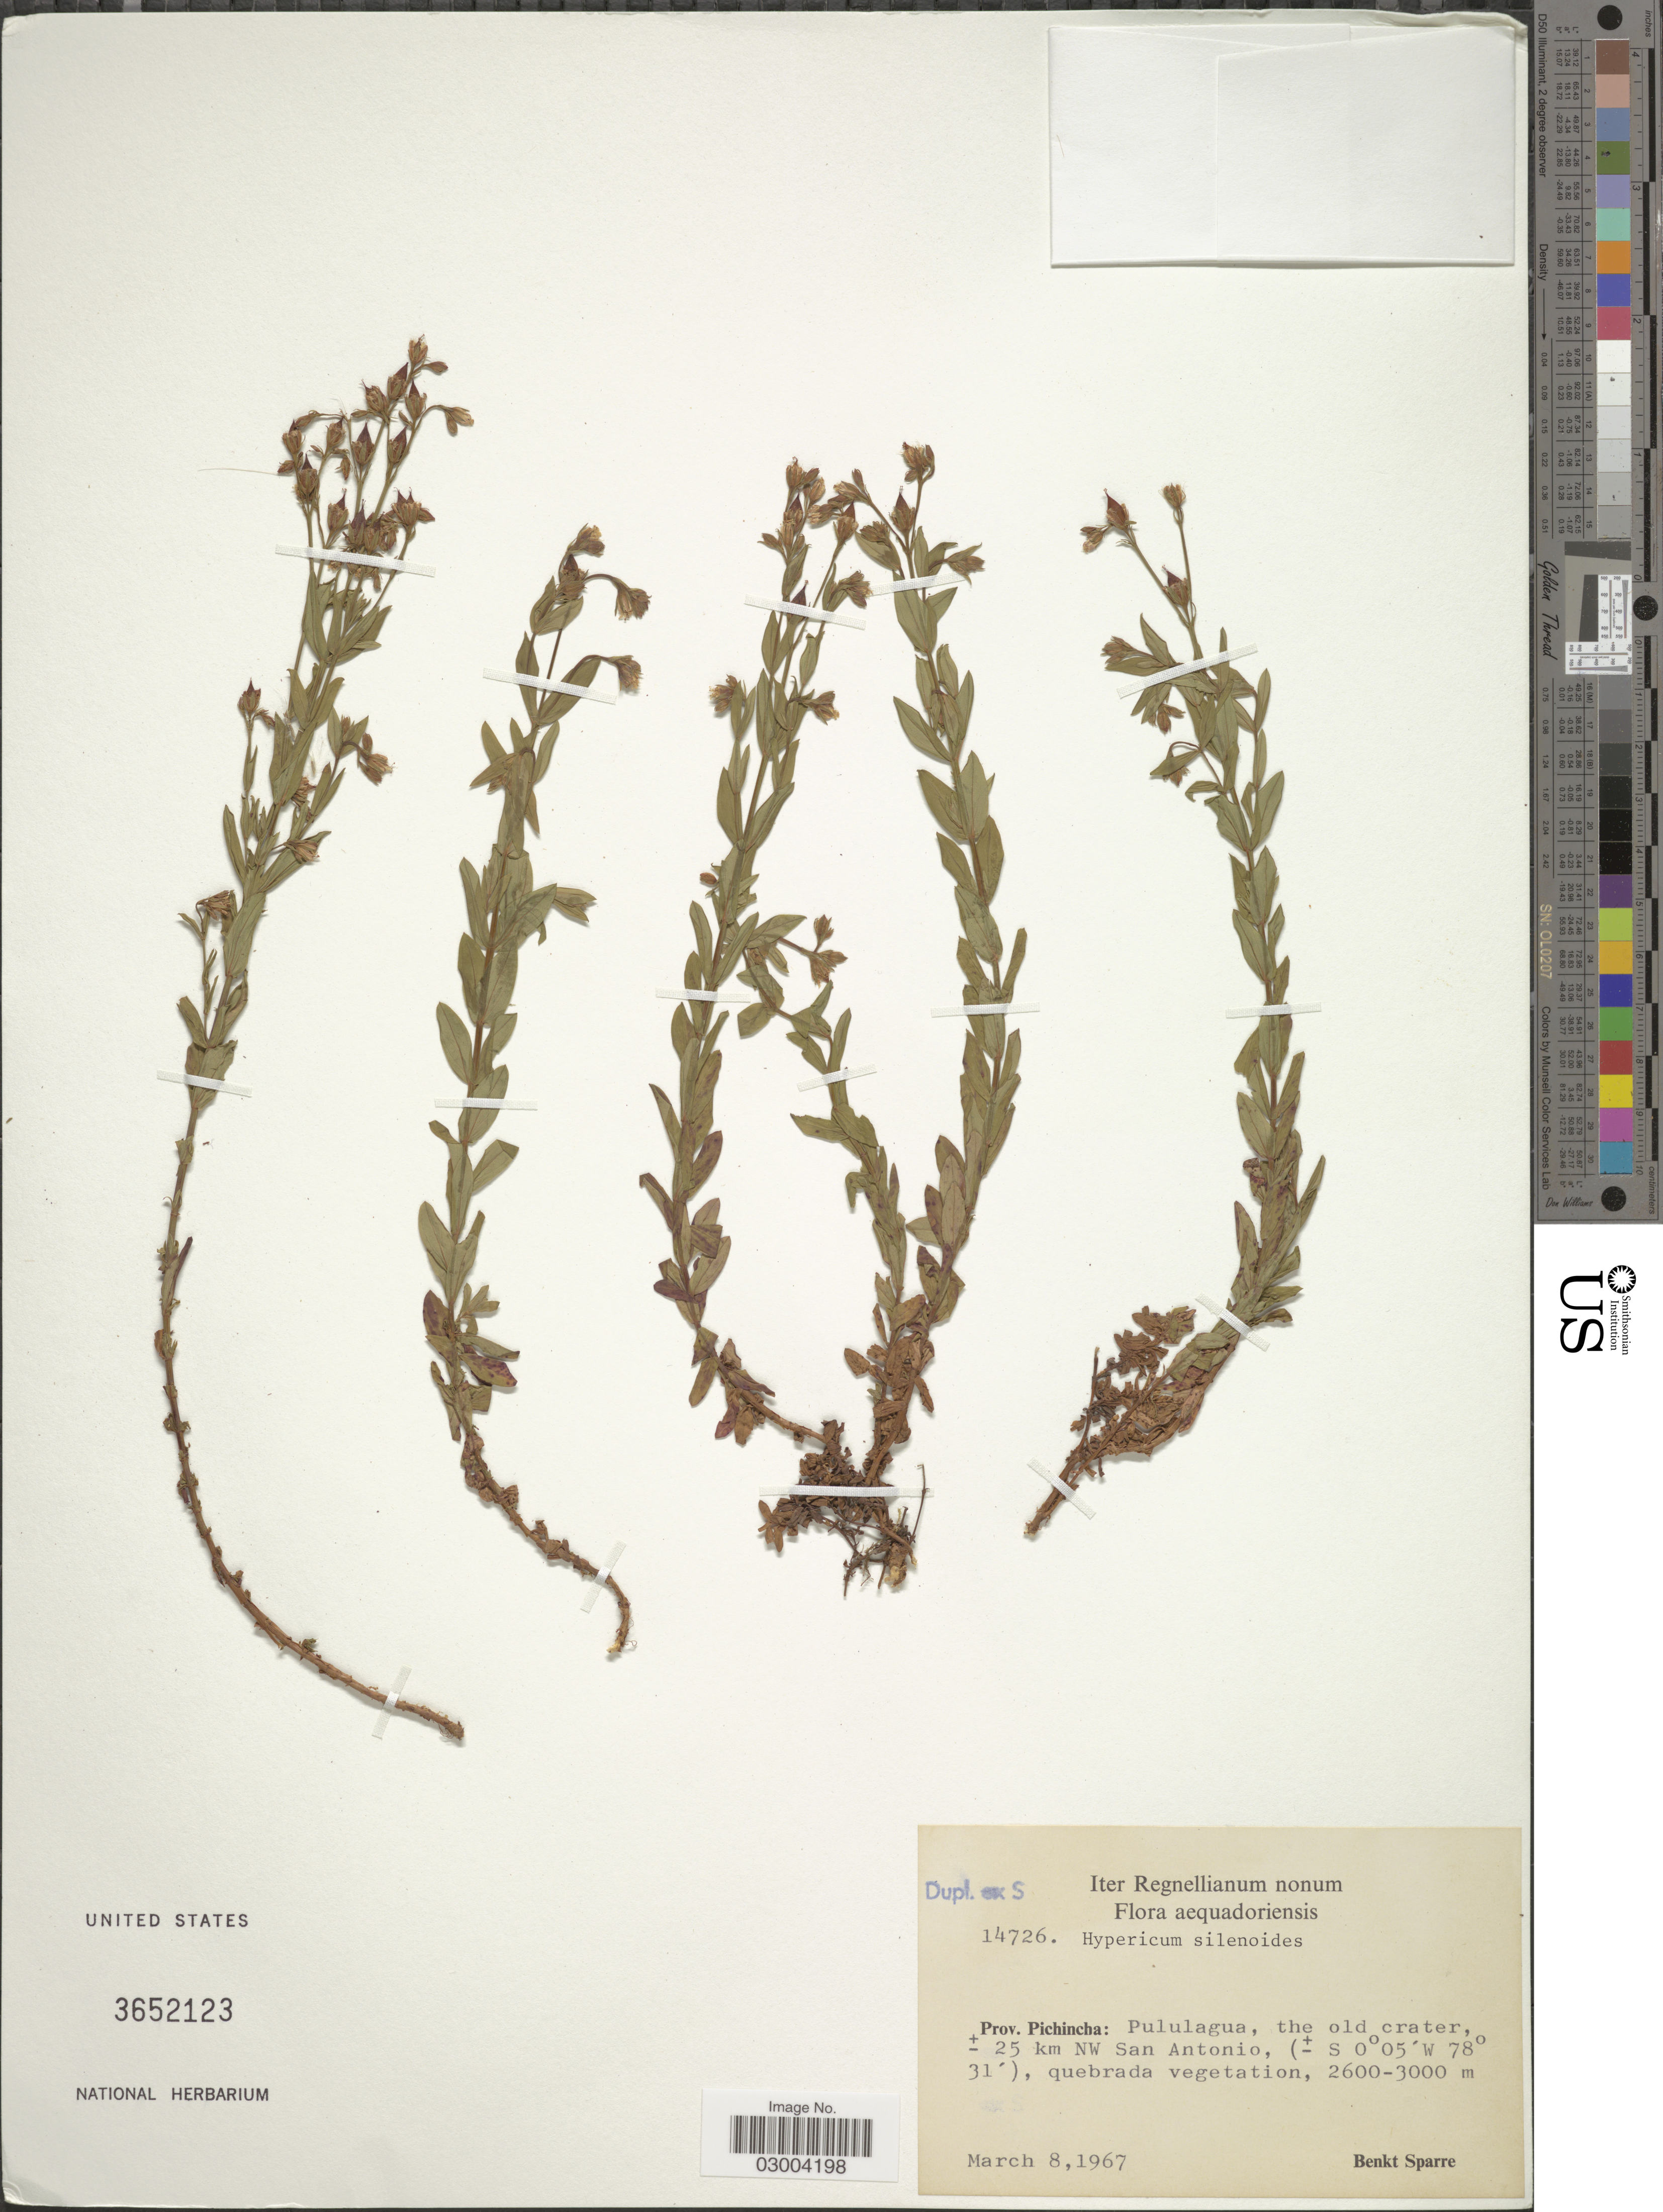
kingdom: Plantae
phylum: Tracheophyta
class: Magnoliopsida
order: Malpighiales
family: Hypericaceae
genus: Hypericum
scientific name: Hypericum silenoides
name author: Juss.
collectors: B. Sparre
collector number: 14726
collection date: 1967-03-08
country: Ecuador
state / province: Pichincha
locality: Pululagua, the old crater ± 25 km NW San Antonio.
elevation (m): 2600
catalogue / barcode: US 3652123